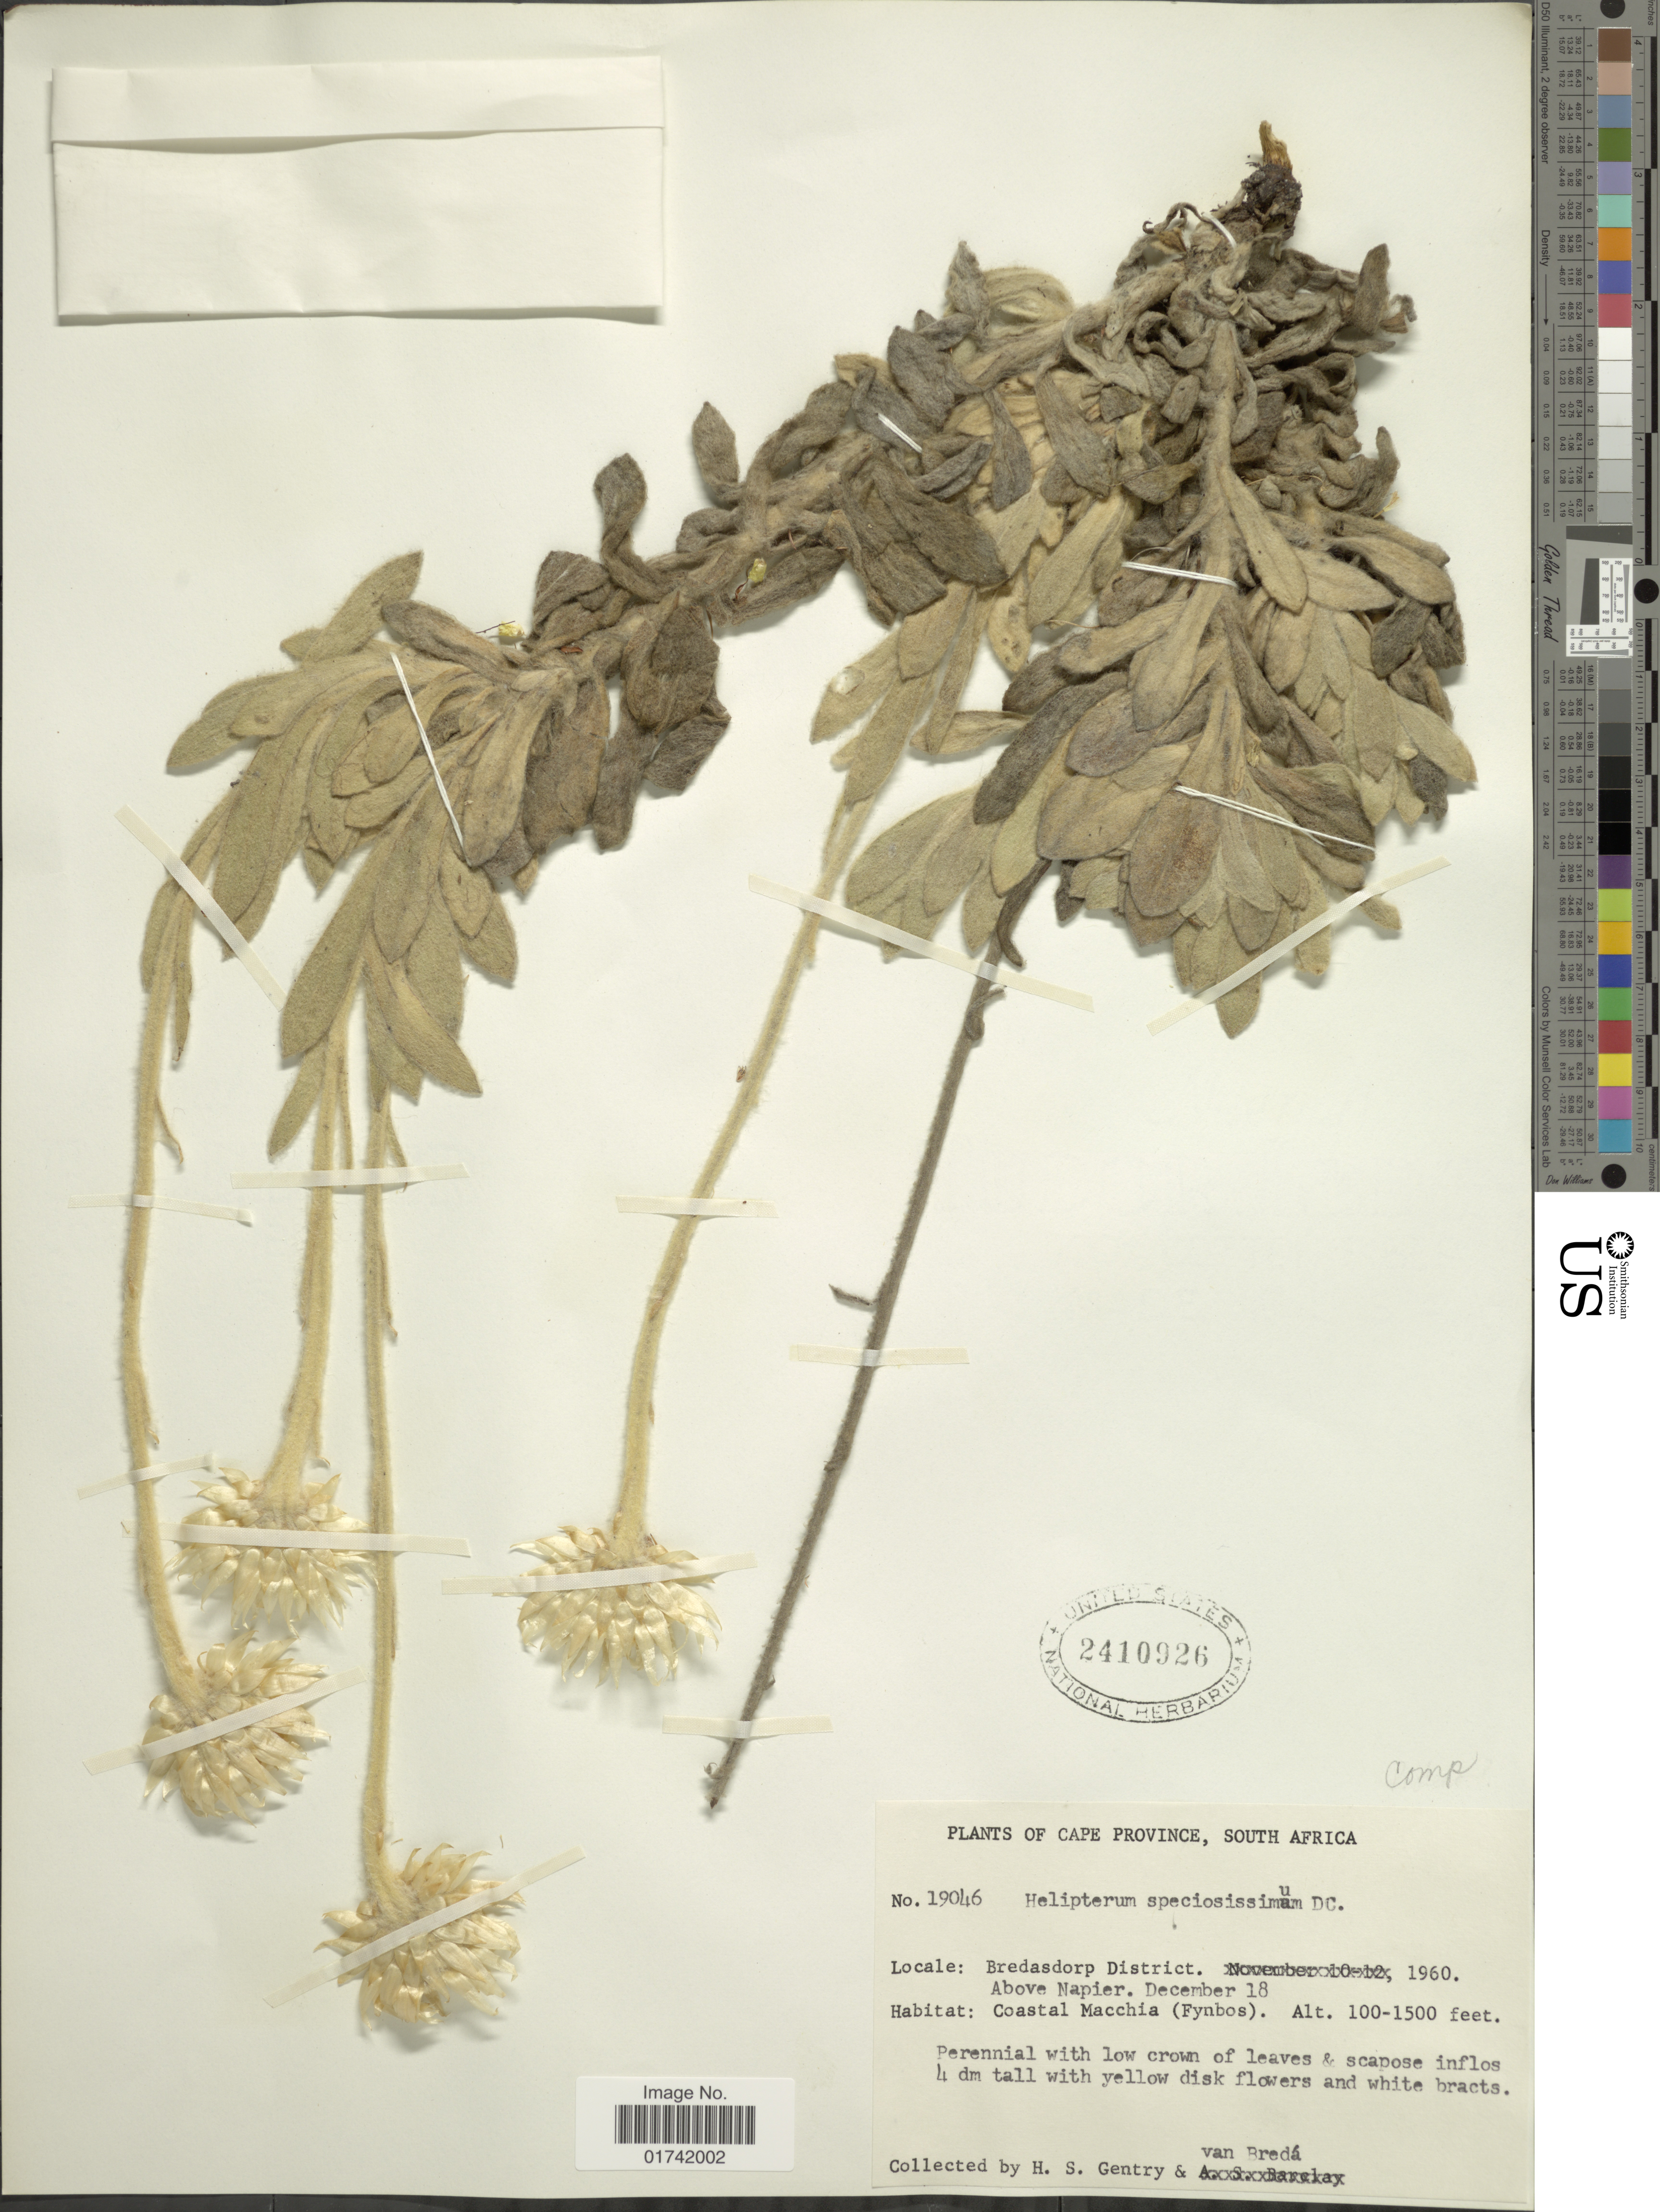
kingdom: Plantae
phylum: Tracheophyta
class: Magnoliopsida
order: Asterales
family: Asteraceae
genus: Helipterum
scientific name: Helipterum speciosissimum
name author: DC.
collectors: H. S. Gentry & Van Bredá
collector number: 19046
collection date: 1960-12-18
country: South Africa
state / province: Western Cape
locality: Bredasdorp District. Above Napier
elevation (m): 30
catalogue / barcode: US 2410926